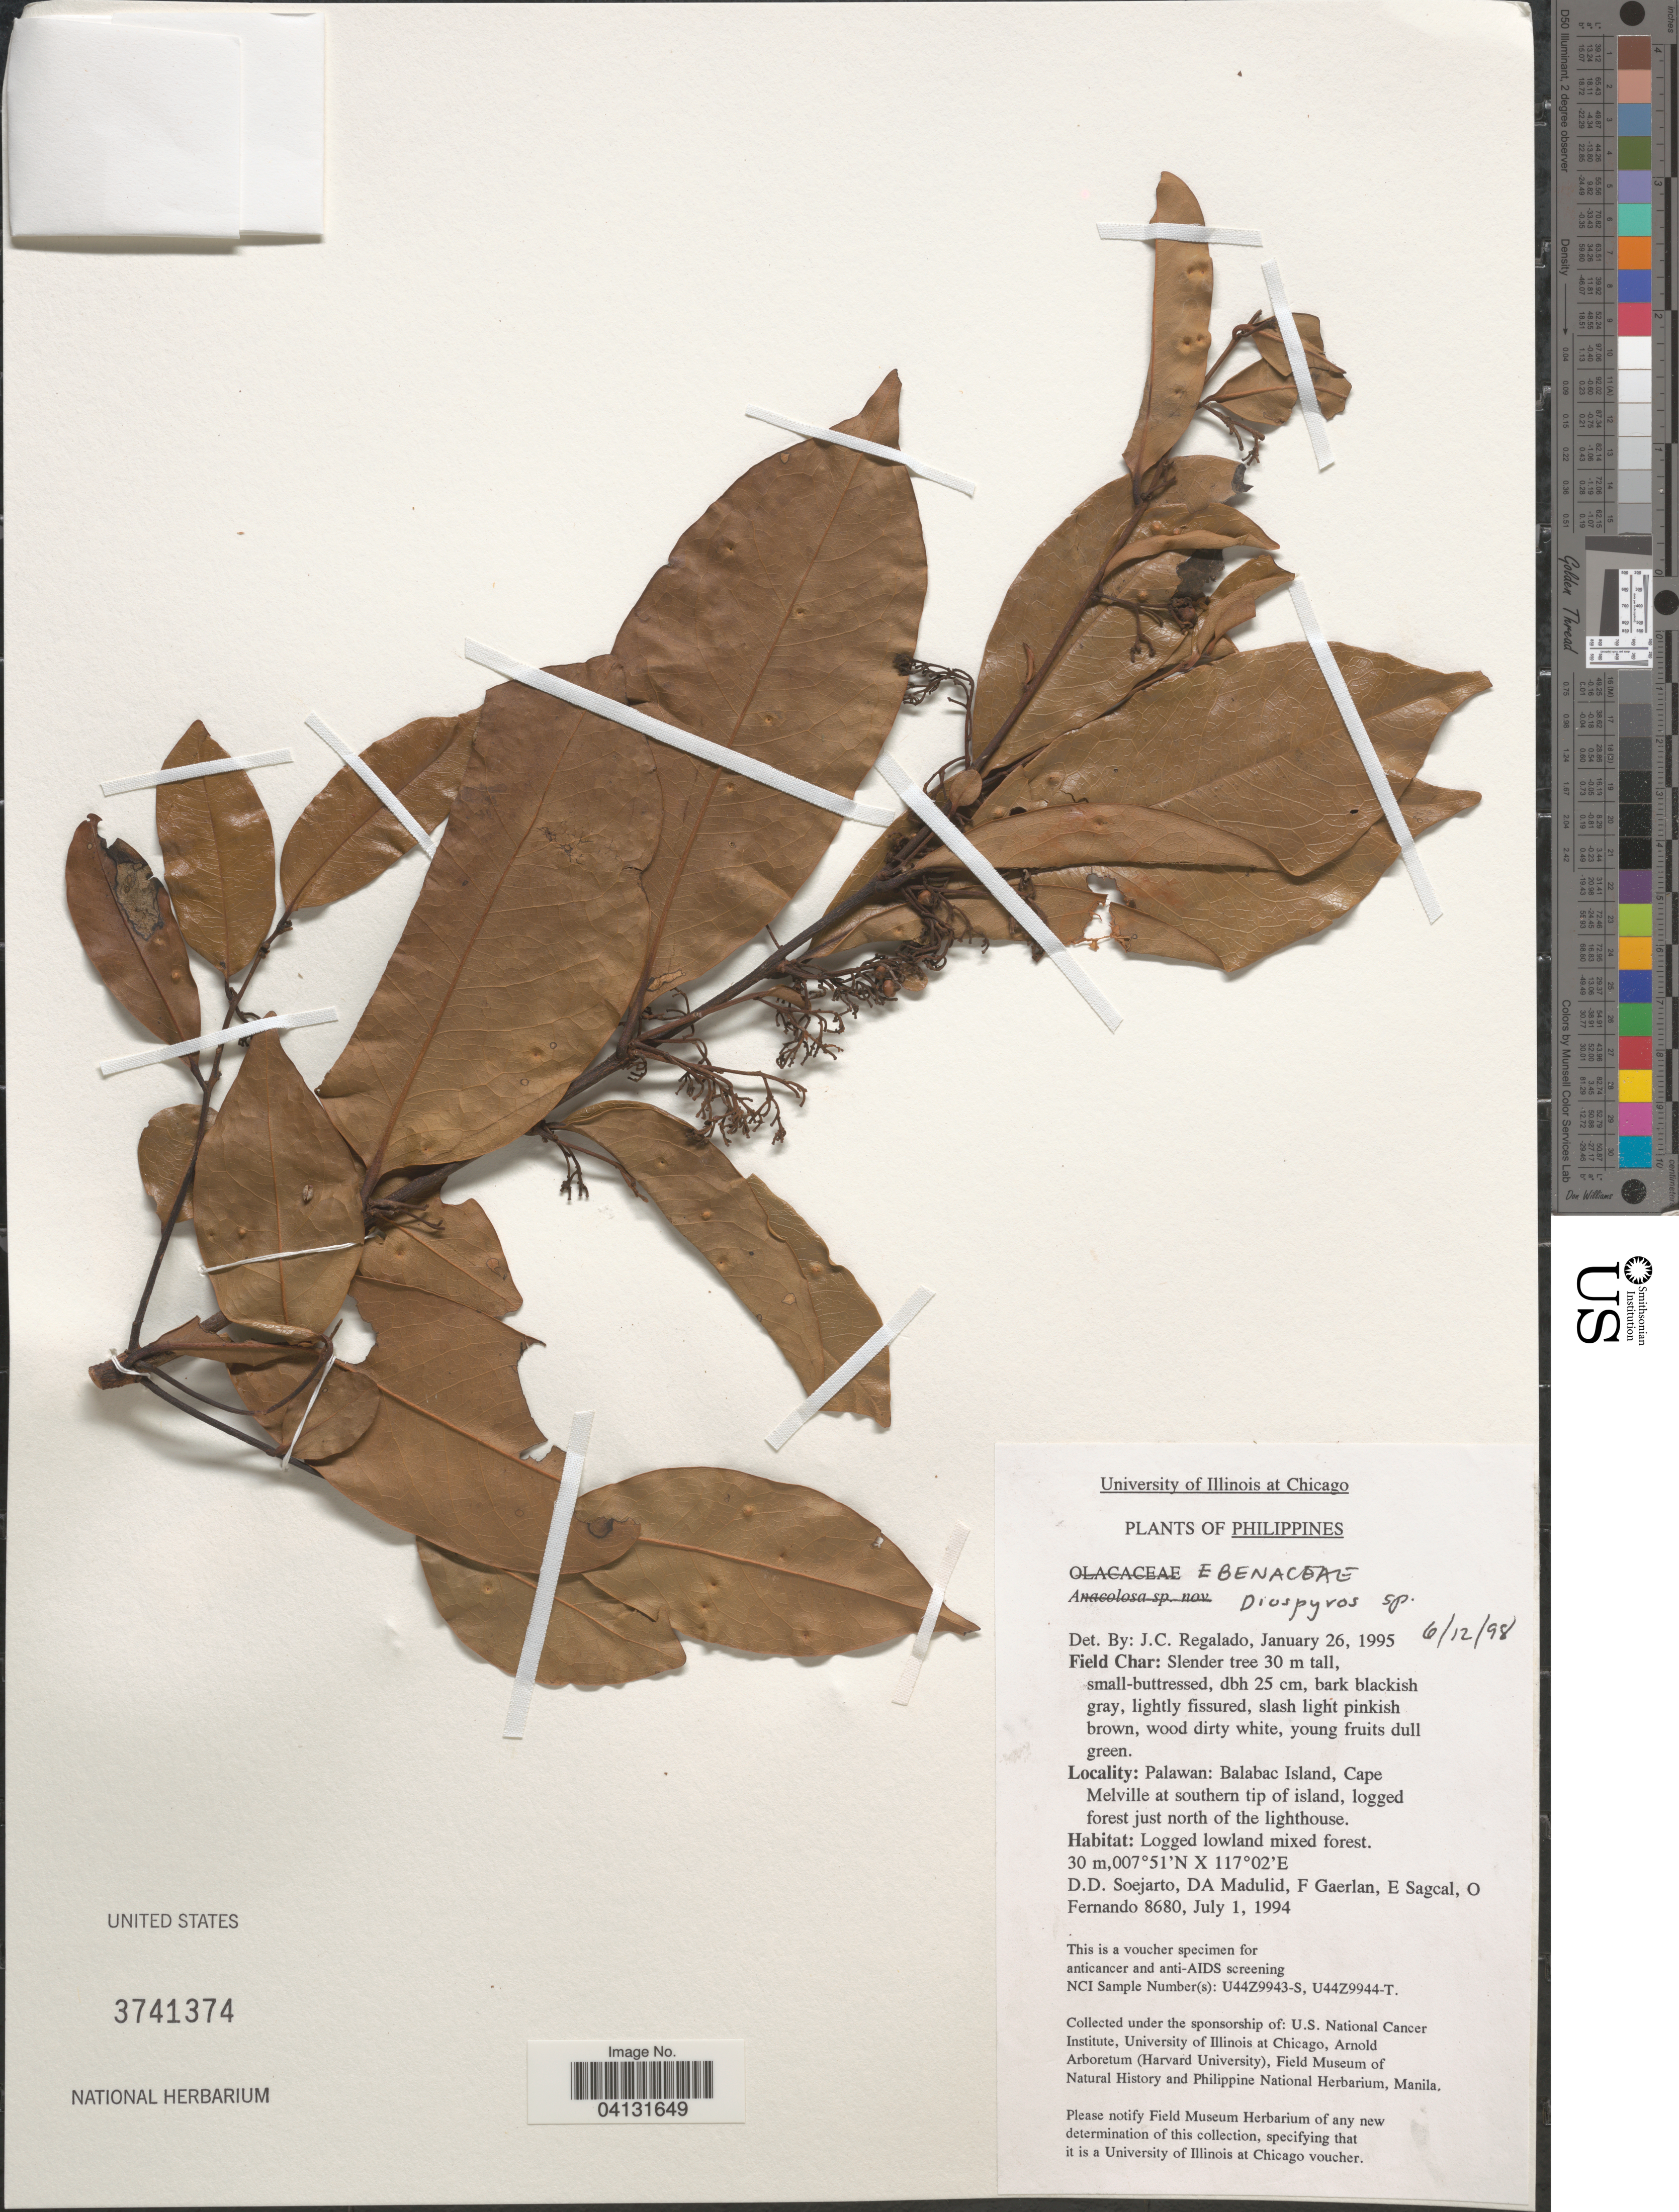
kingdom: Plantae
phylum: Tracheophyta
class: Magnoliopsida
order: Ericales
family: Ebenaceae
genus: Diospyros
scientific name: Diospyros sp.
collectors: D. Madulid, F. Gaerlan, E. Sagcal & O. Fernando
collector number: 8680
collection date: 1994-07-01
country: Philippines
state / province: Mimaropa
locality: Palawan: Balabac Island, Cape Melville at southern tip of island, logged forest just north of the lighthouse.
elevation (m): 30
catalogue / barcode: US 3741374